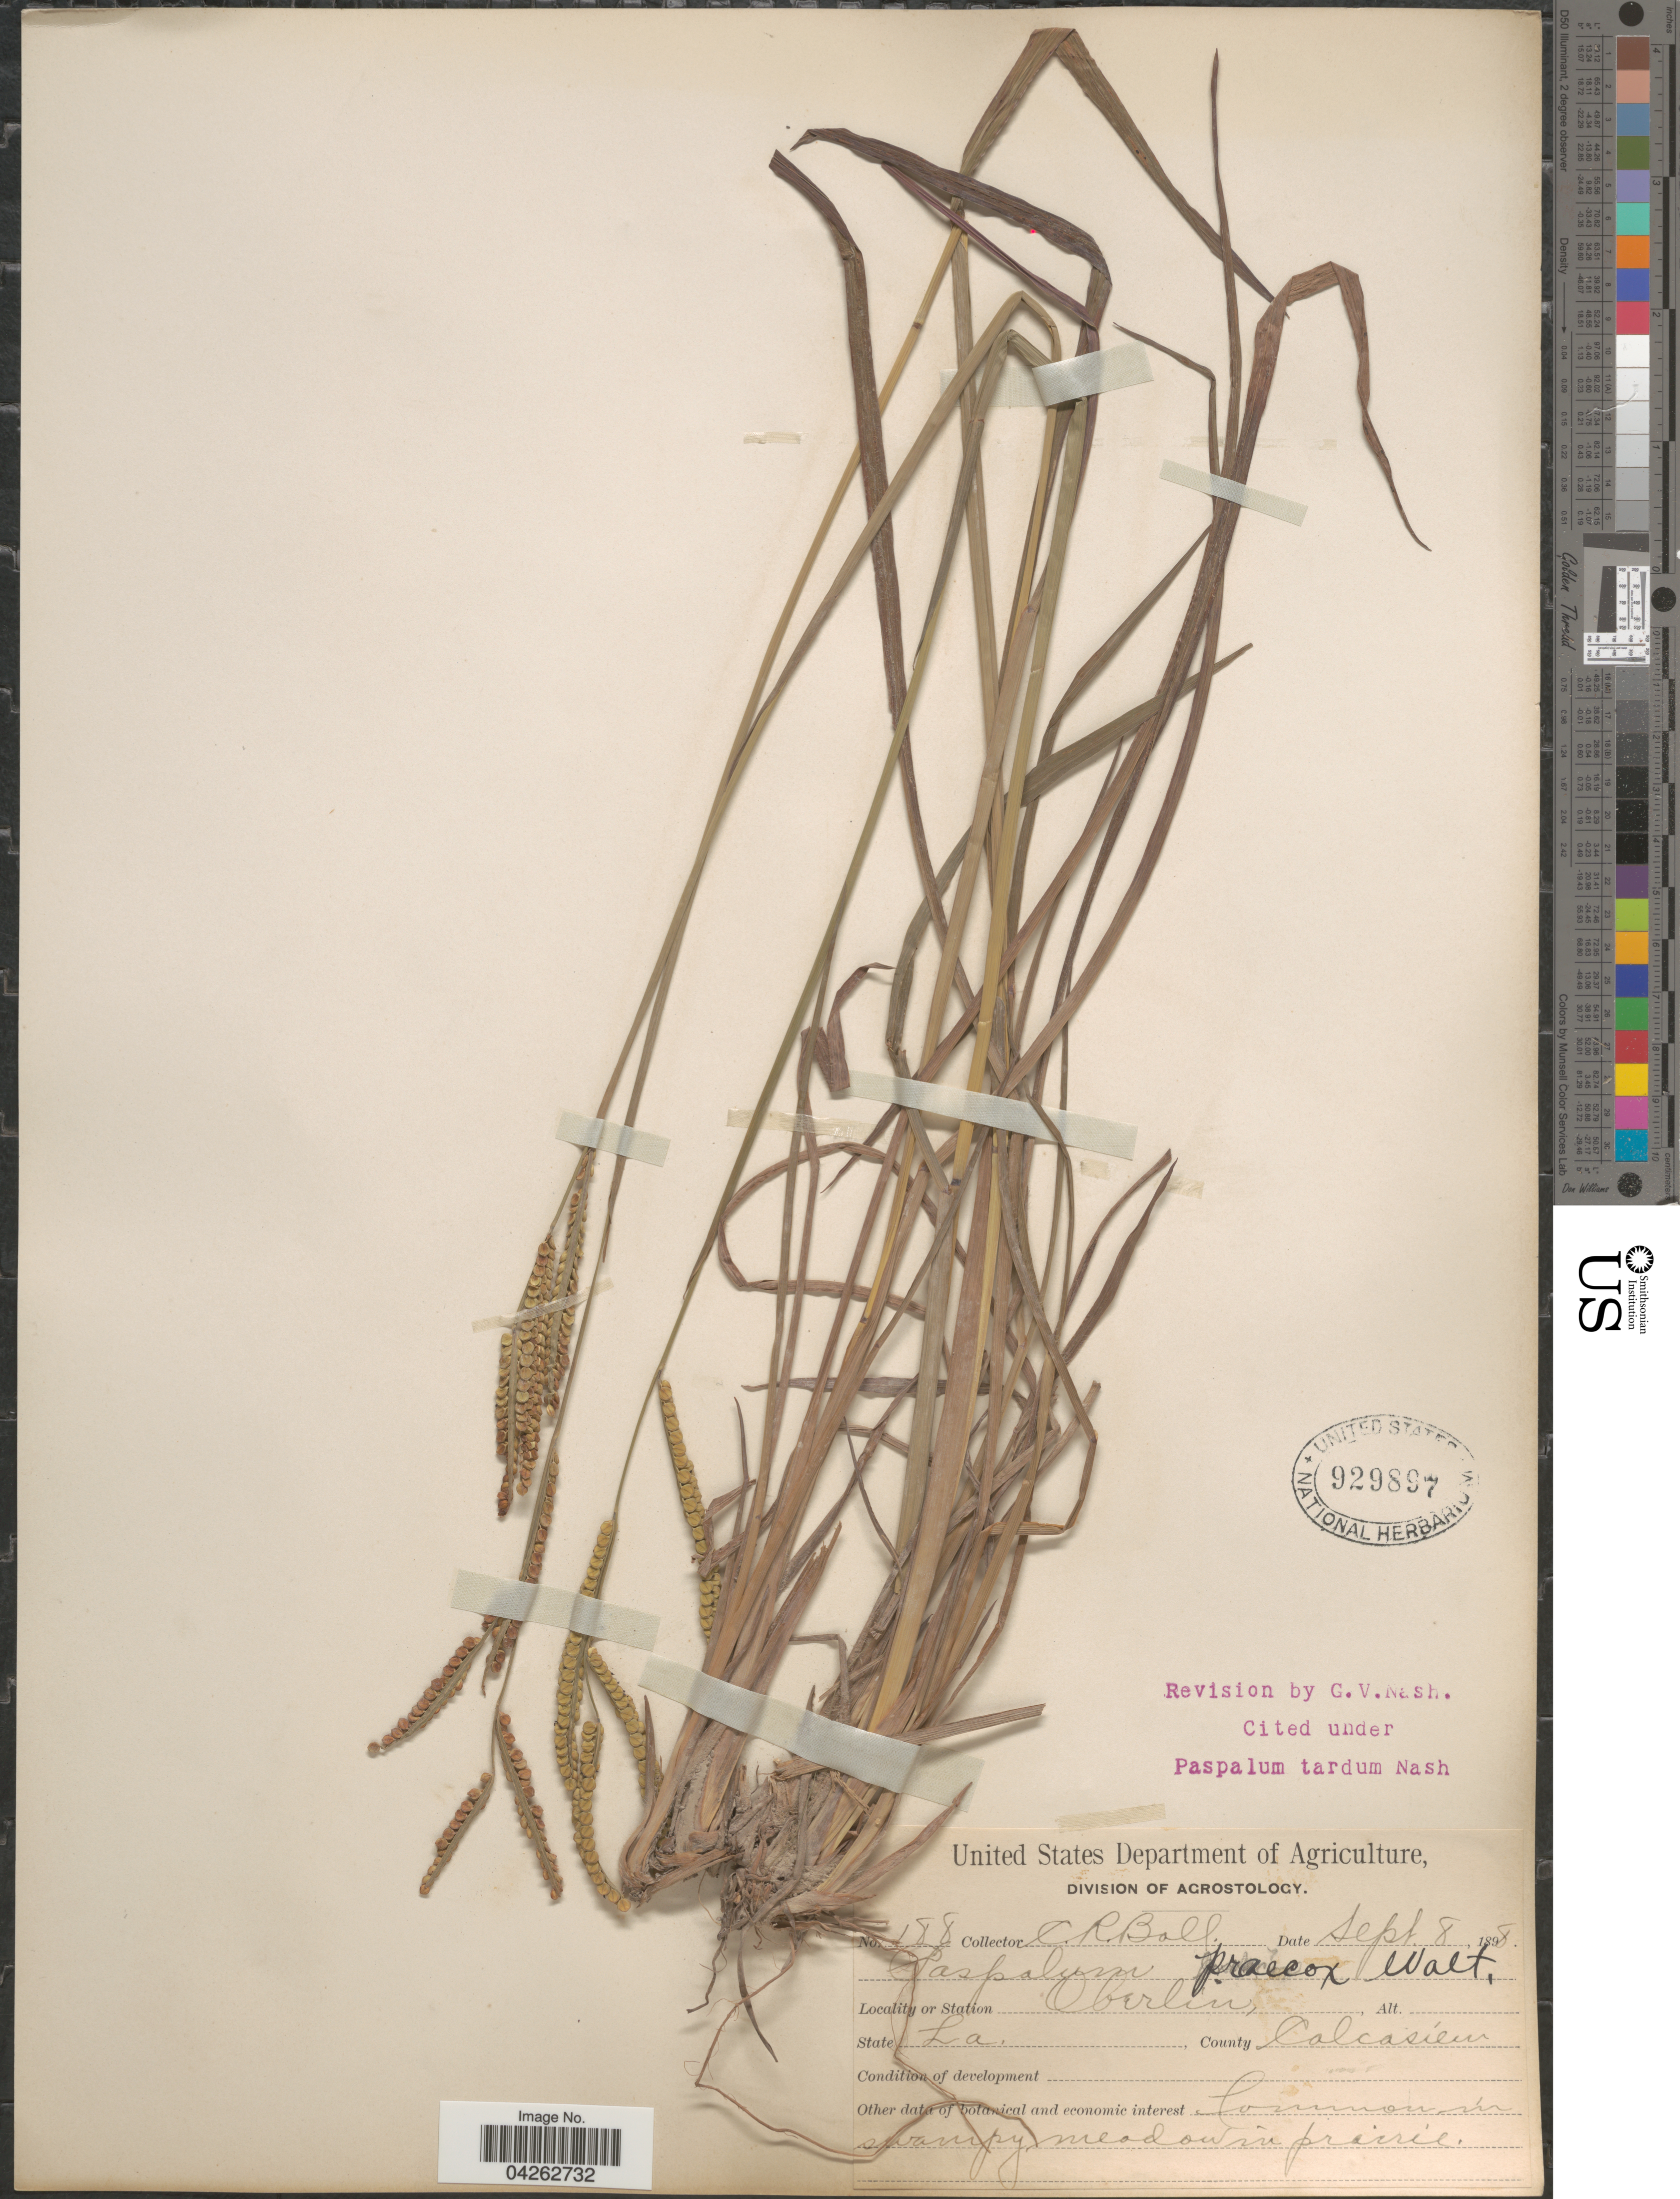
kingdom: Plantae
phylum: Tracheophyta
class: Liliopsida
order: Poales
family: Poaceae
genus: Paspalum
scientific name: Paspalum lentiferum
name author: Lam.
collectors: C. R. Ball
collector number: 188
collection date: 1898-09-08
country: United States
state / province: Louisiana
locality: Oberlin. County Calcasieu.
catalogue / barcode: US 929897